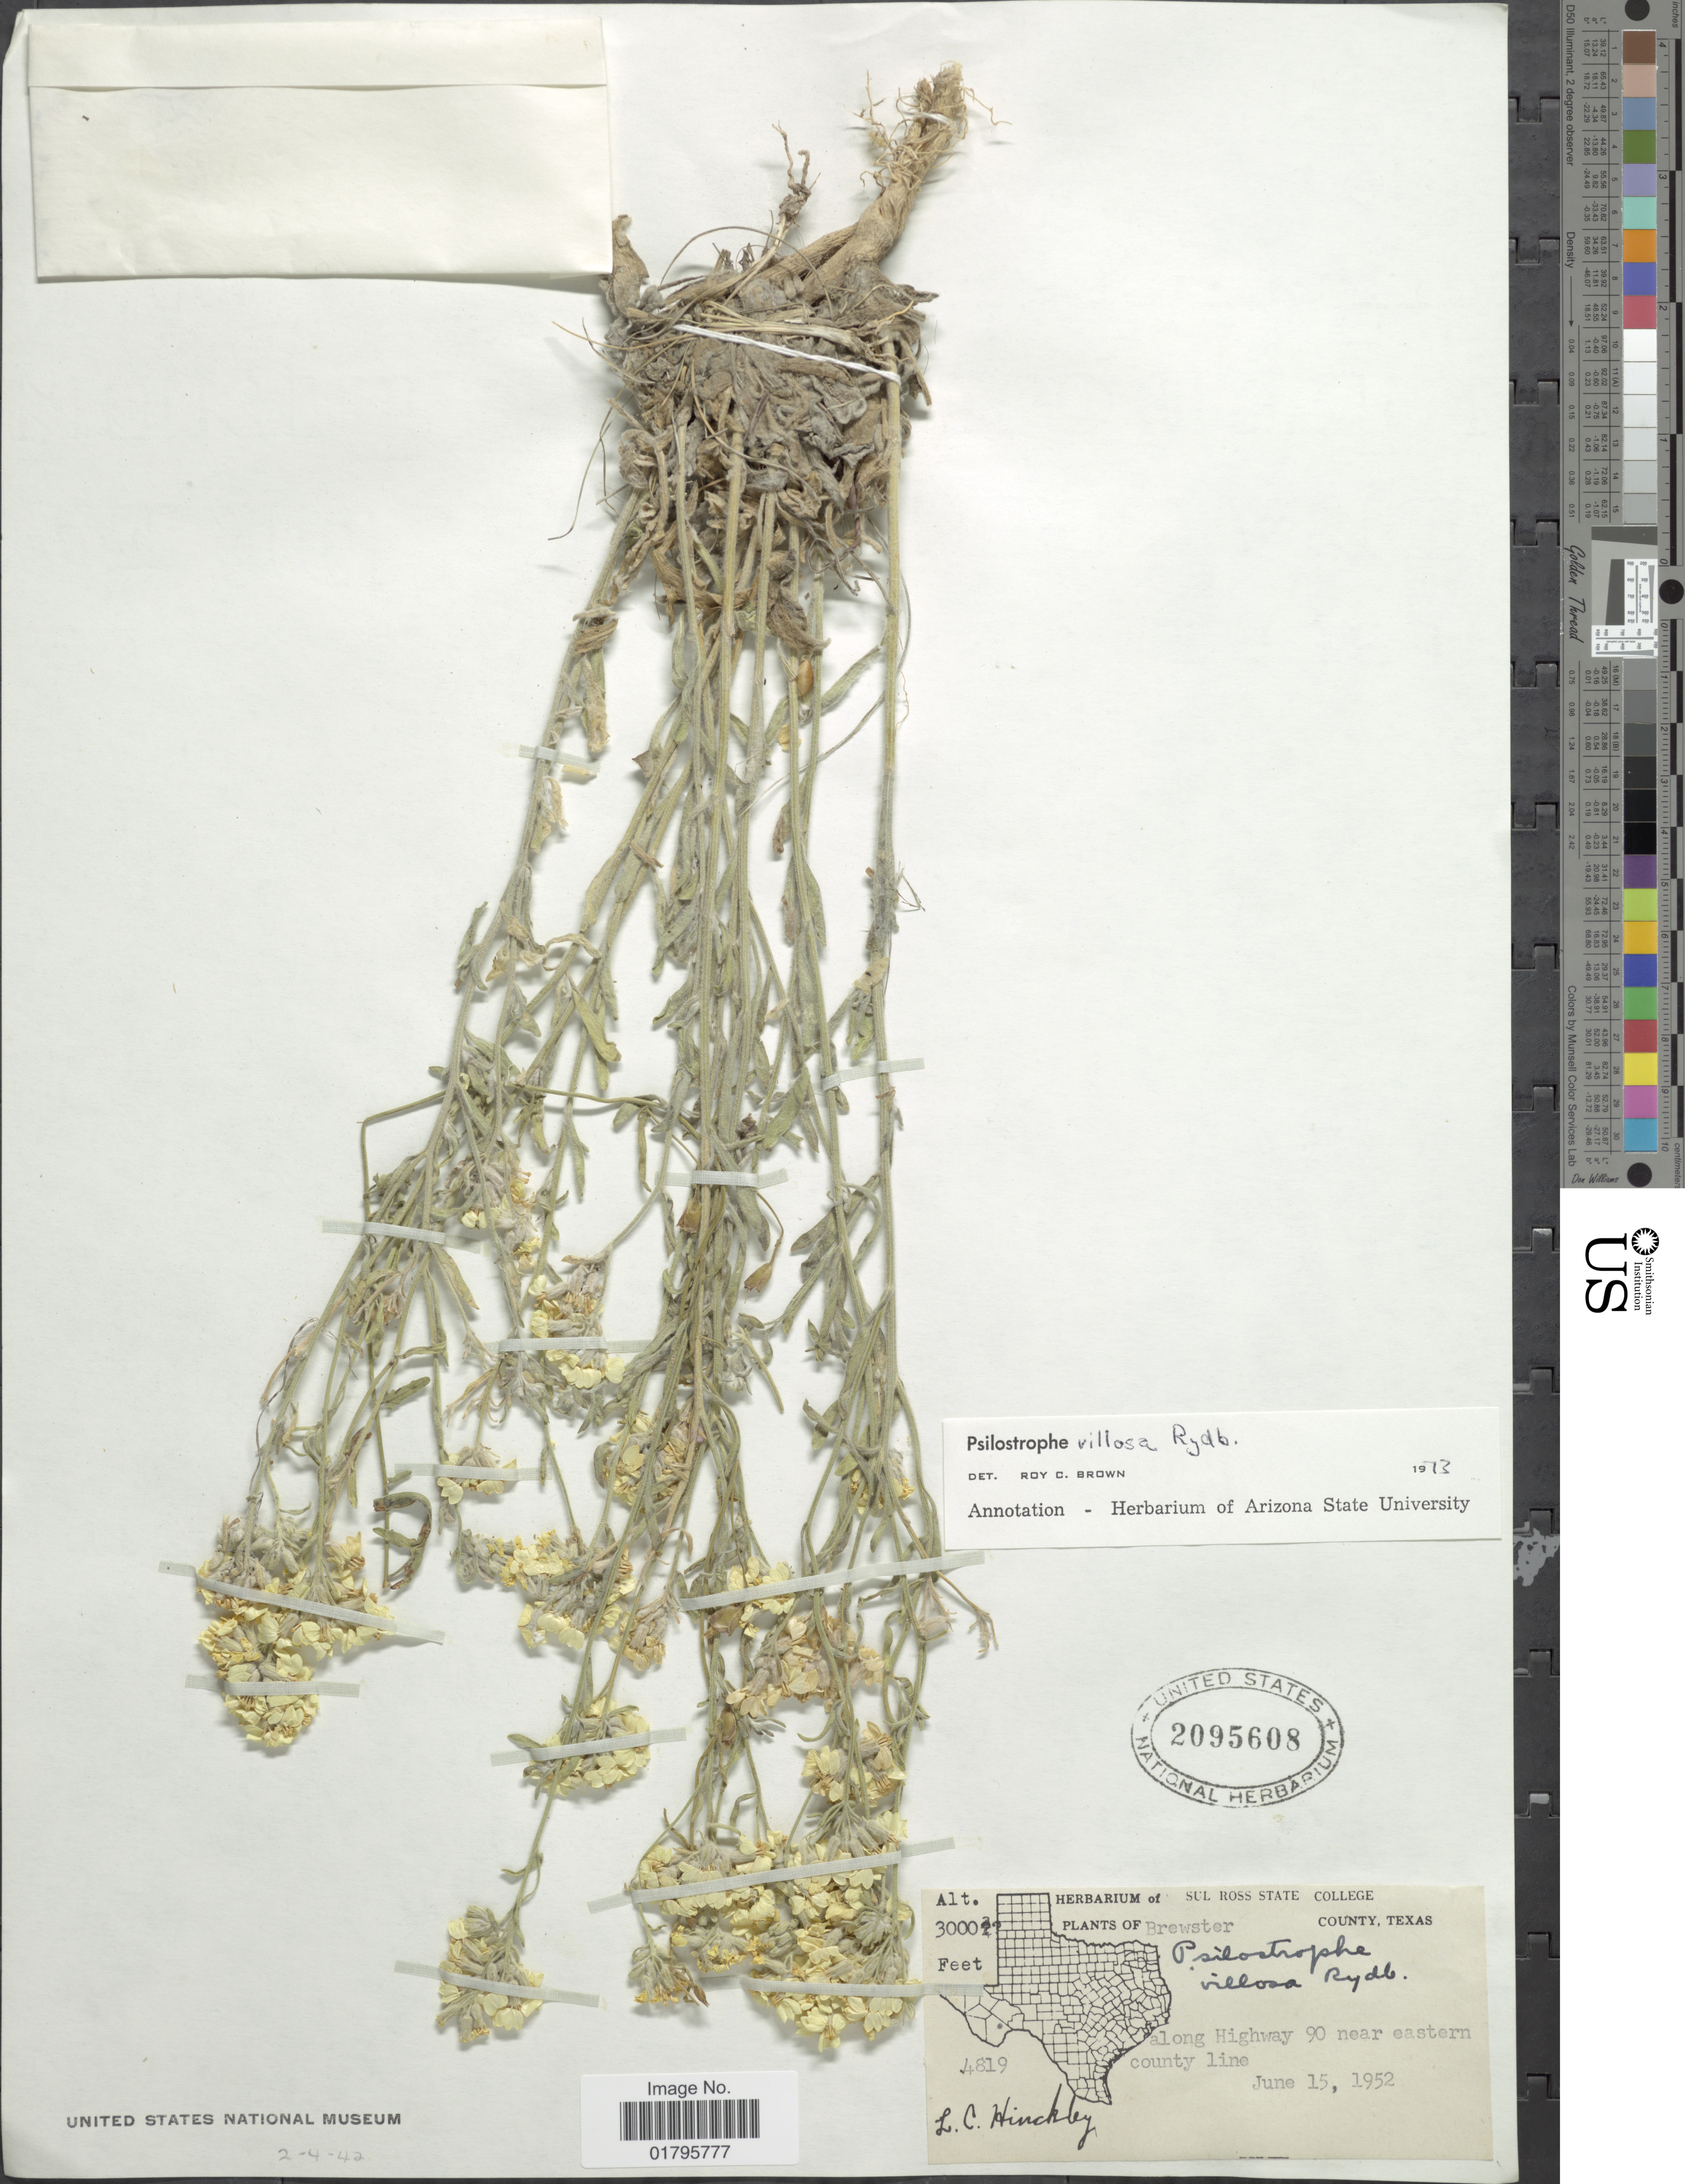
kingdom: Plantae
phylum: Tracheophyta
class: Magnoliopsida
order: Asterales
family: Asteraceae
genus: Psilostrophe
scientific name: Psilostrophe villosa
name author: Rydb. ex Britton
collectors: L. Hinckley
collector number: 4819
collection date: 1952-06-15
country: United States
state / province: Texas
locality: Brewster County. Along Highway 90 near eastern county line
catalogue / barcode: US 2095608